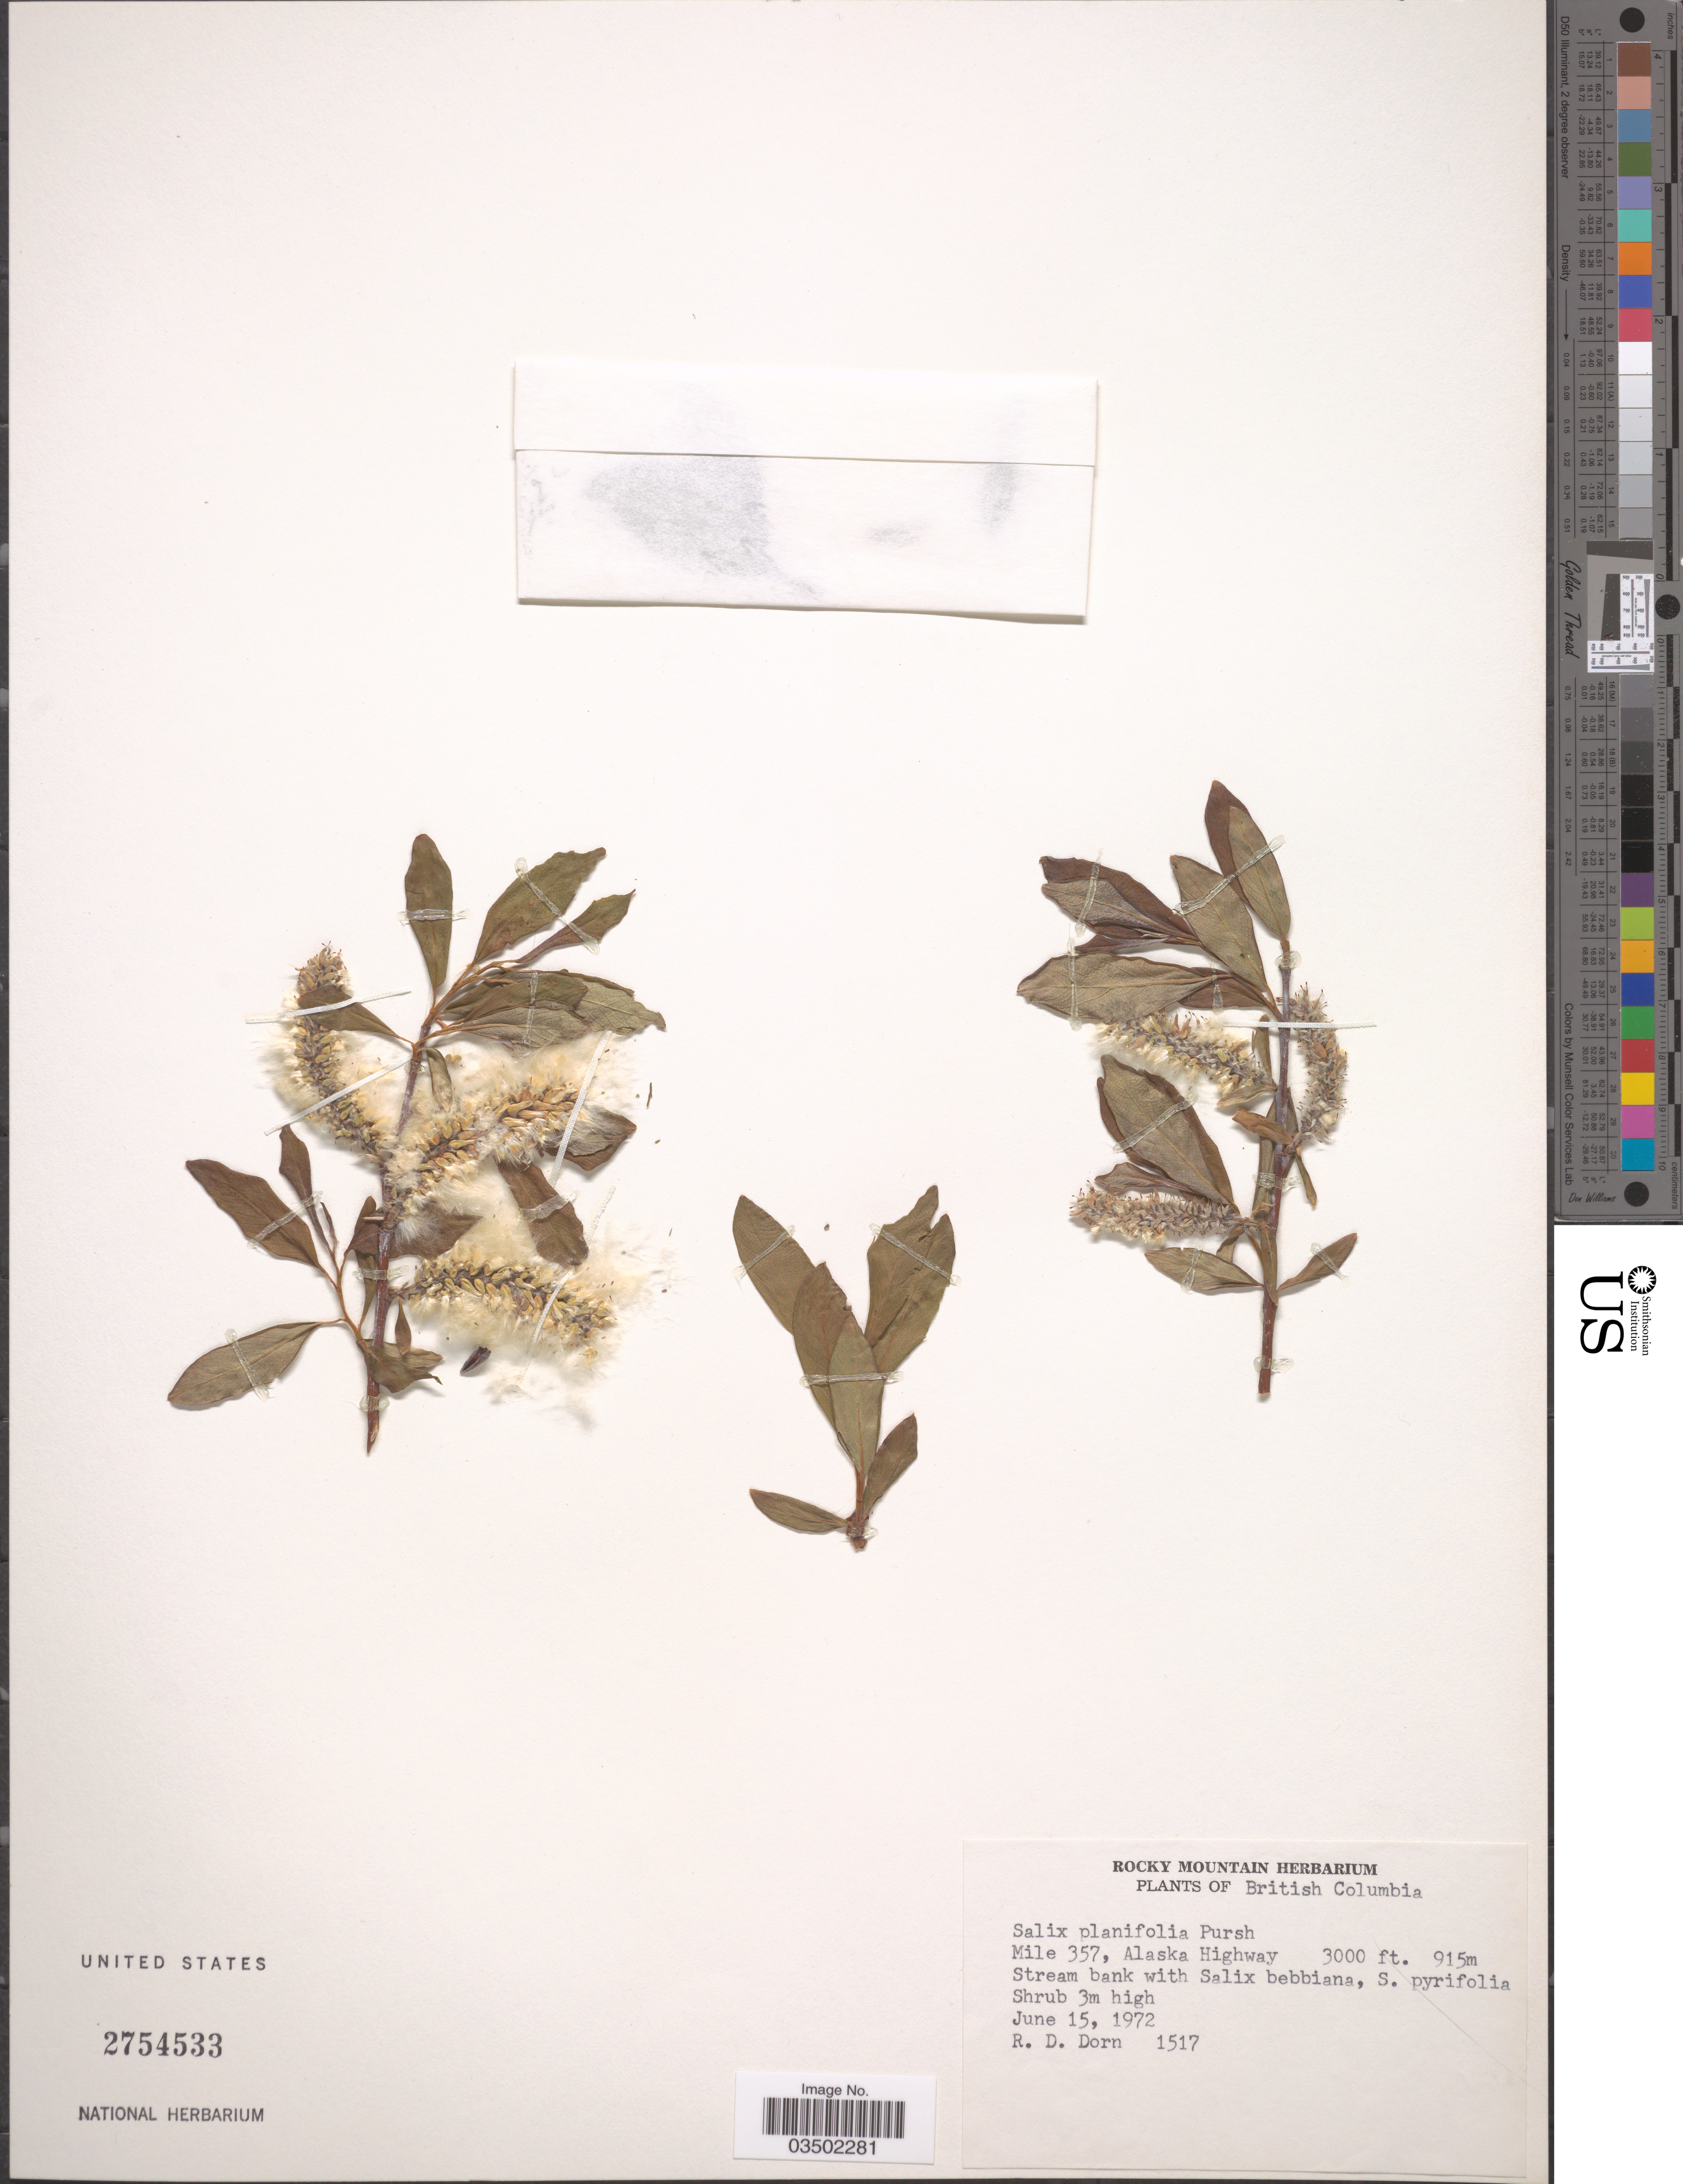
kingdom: Plantae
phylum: Tracheophyta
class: Magnoliopsida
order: Malpighiales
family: Salicaceae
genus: Salix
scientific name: Salix planifolia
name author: Pursh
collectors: R. D. Dorn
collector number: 1517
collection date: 1972-06-15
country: Canada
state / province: British Columbia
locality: Mile 357, Alaska Highway.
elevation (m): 914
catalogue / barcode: US 2754533